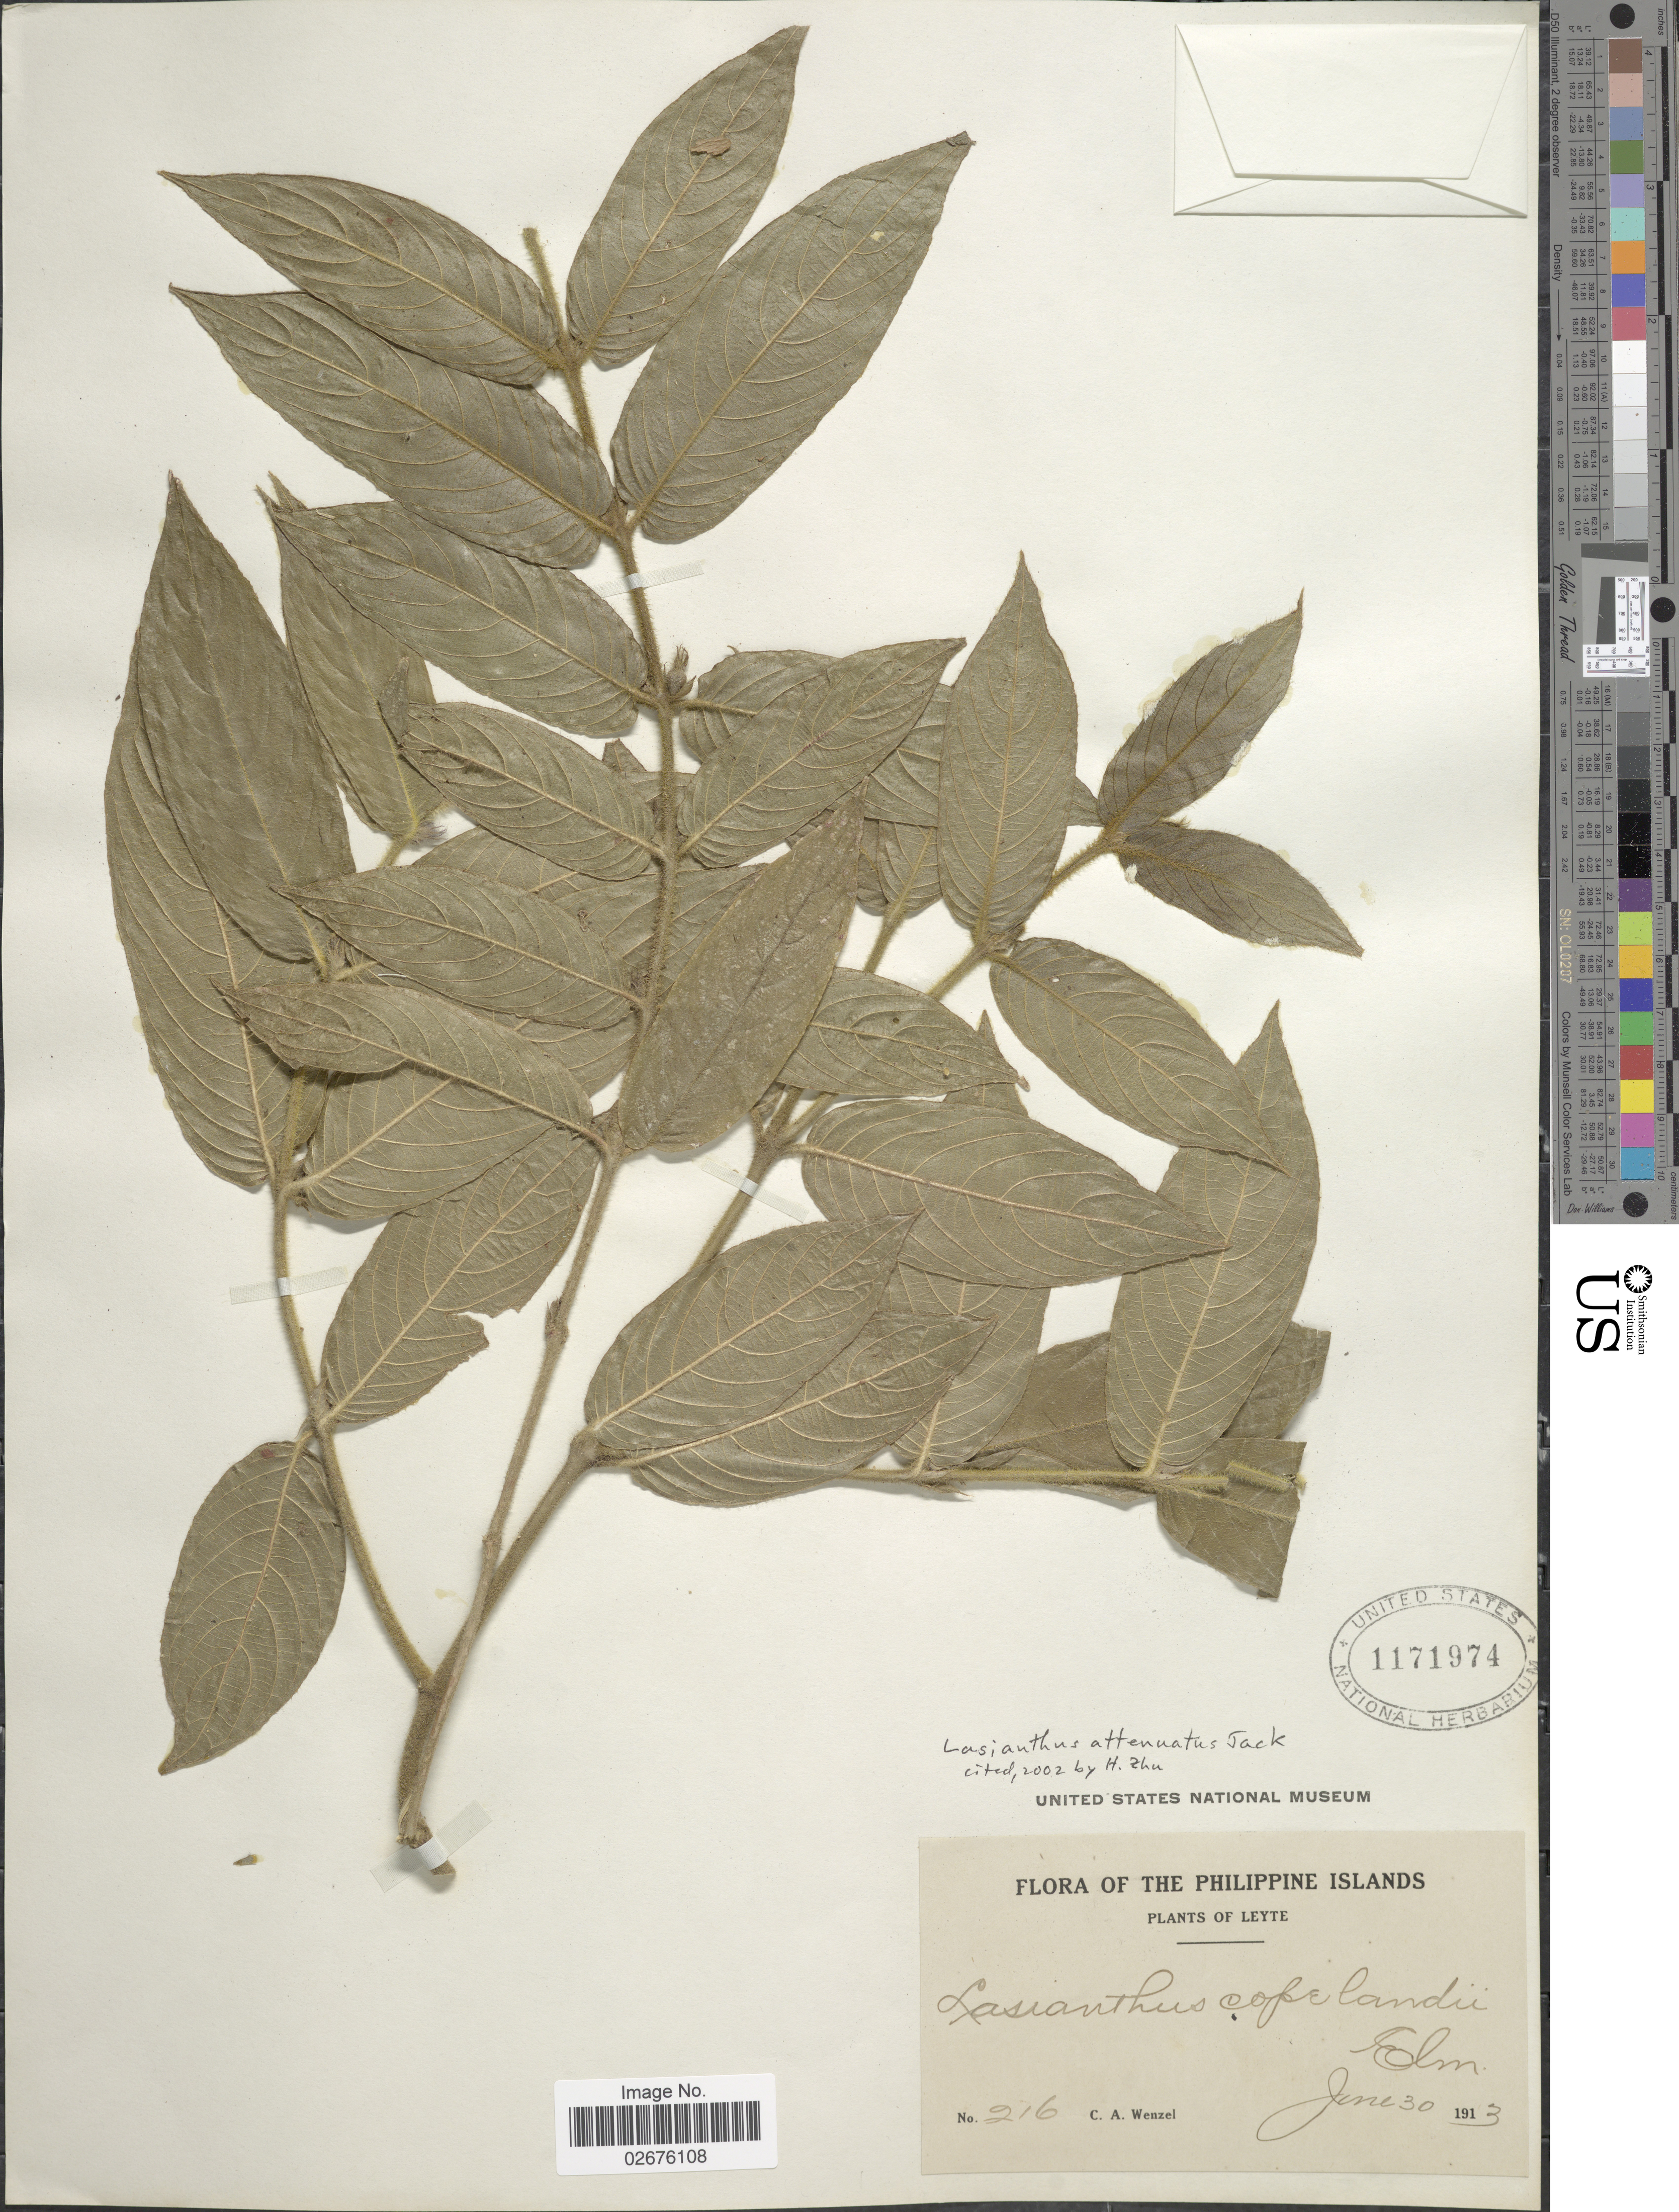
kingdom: Plantae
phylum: Tracheophyta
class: Magnoliopsida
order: Gentianales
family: Rubiaceae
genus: Lasianthus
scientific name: Lasianthus attenuatus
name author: Jack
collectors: C. Wenzel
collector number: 216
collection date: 1913-06-30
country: Philippines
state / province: Eastern Visayas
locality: Leyte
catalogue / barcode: US 1171974